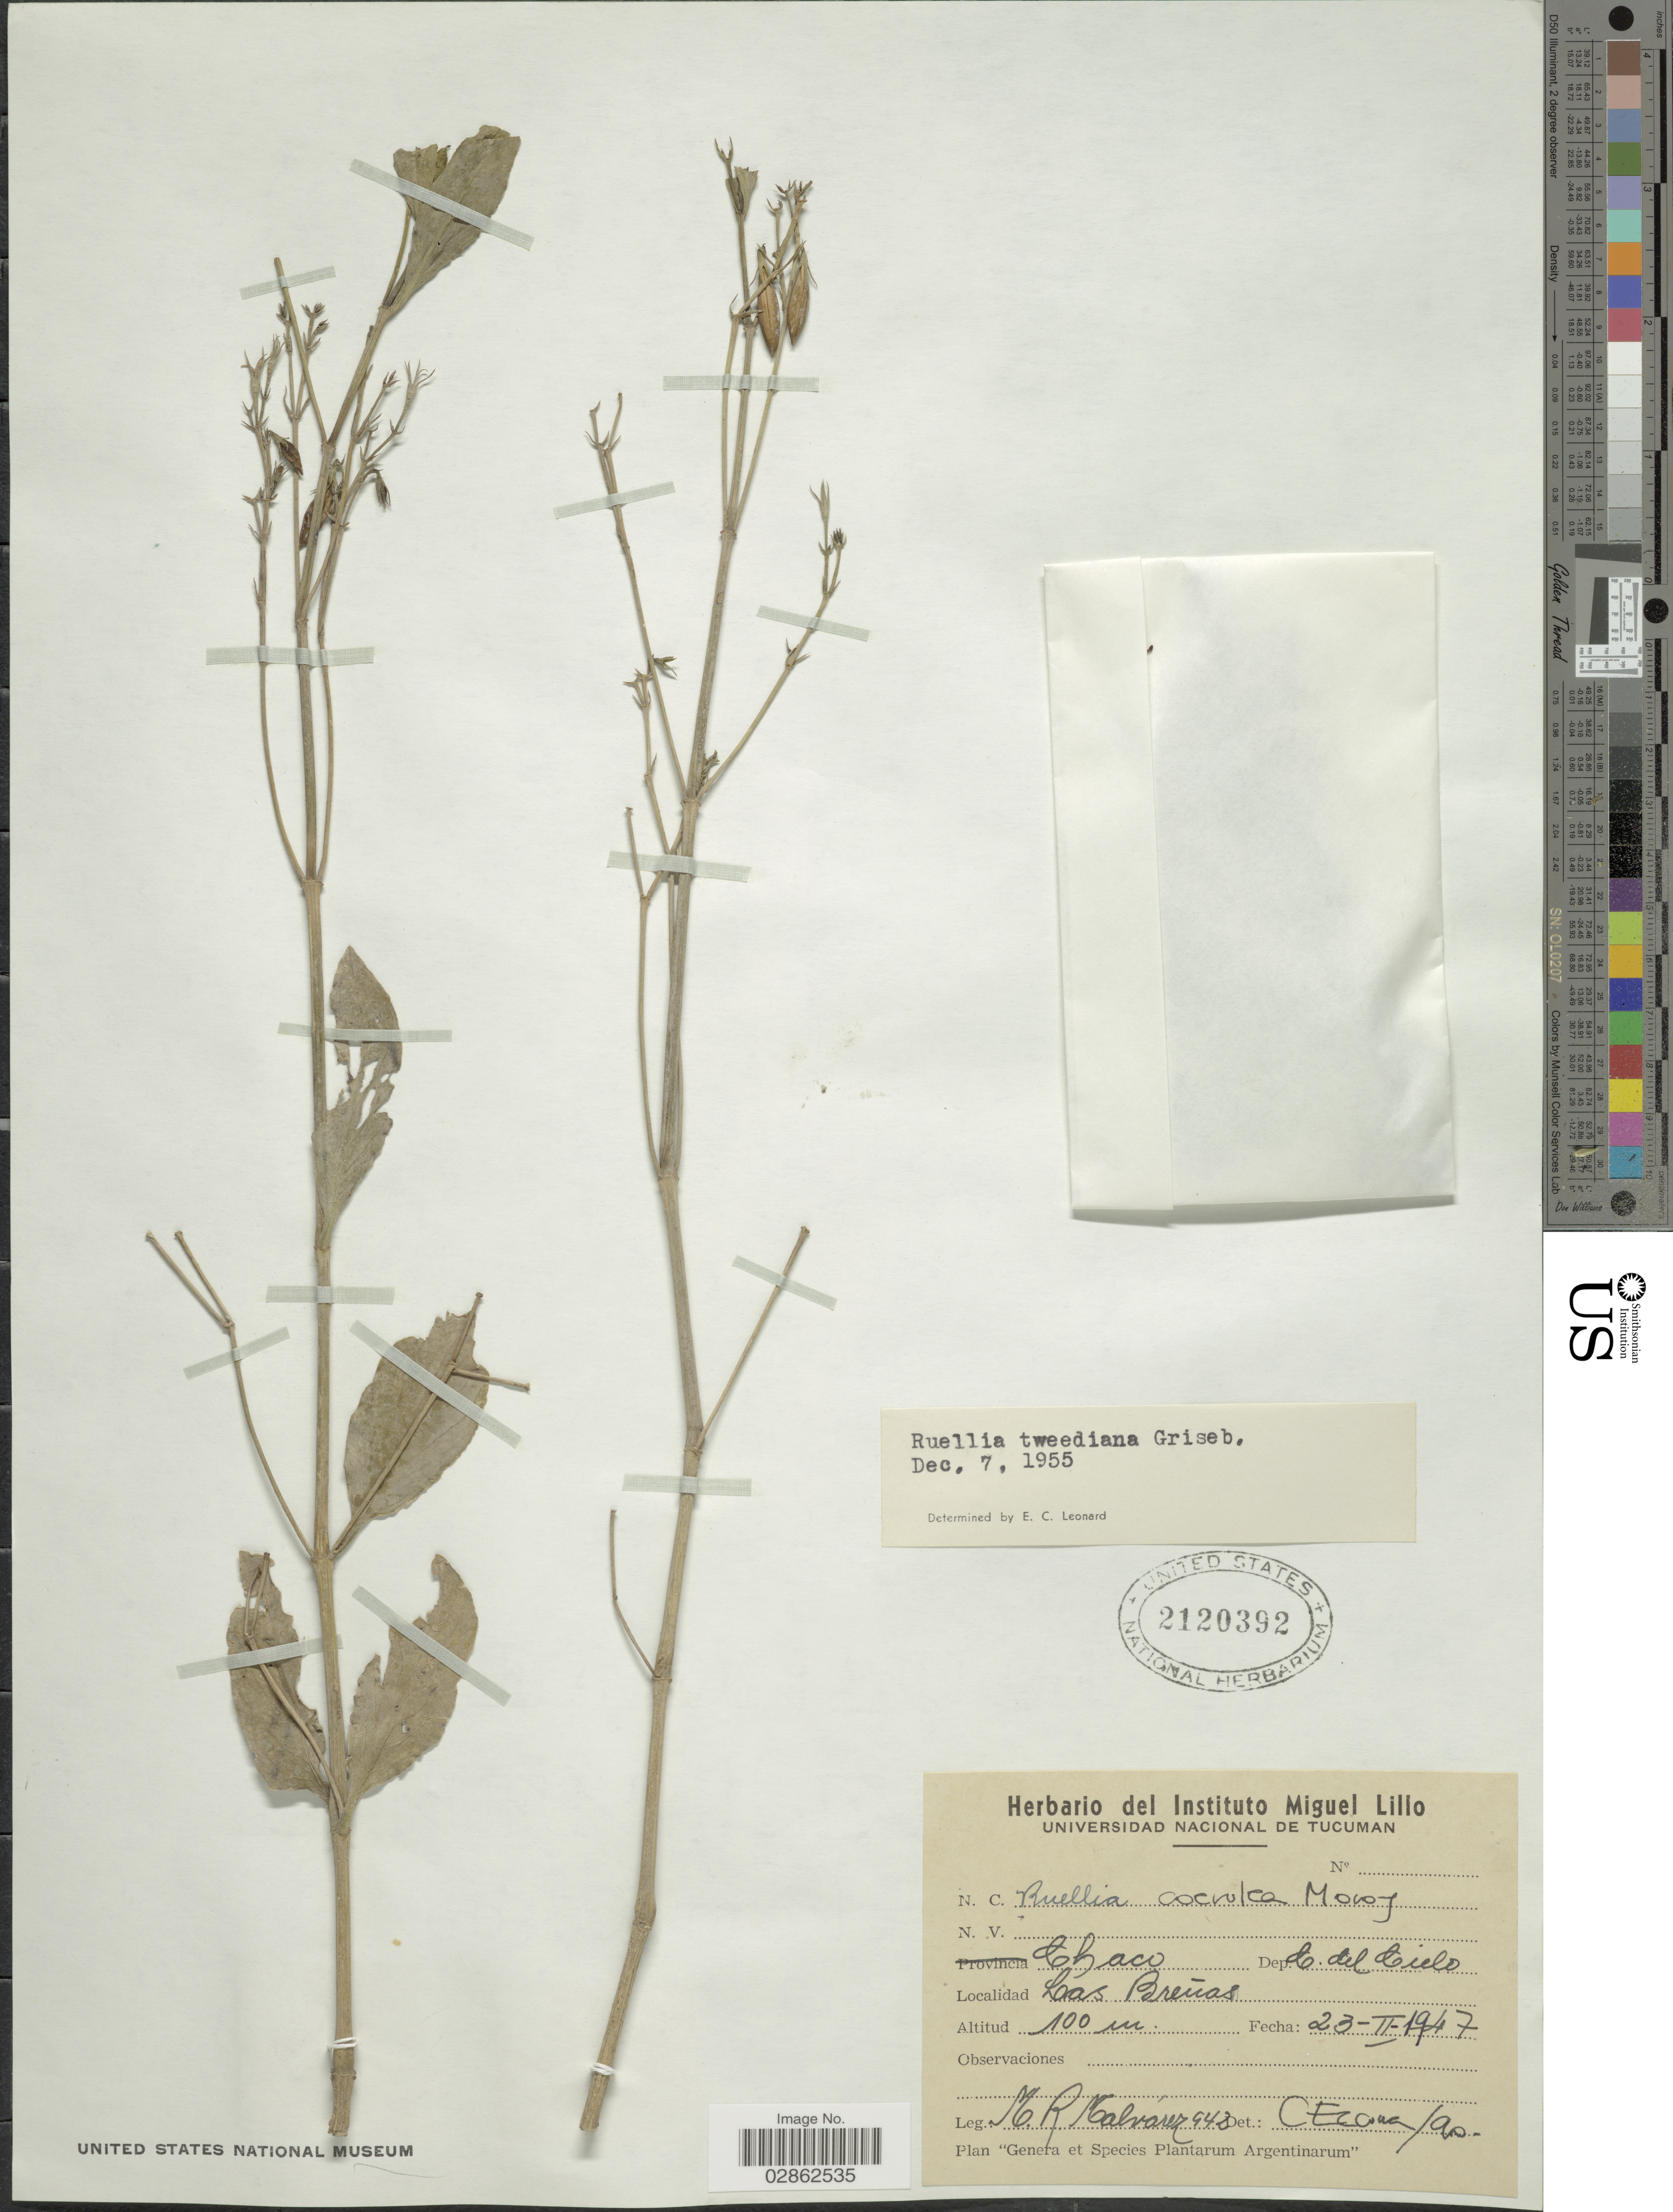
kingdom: Plantae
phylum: Tracheophyta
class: Magnoliopsida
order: Lamiales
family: Acanthaceae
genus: Ruellia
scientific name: Ruellia coerulea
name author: Morong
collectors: M. Malvárez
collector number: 942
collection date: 1947-02-23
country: Argentina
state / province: Chaco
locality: Dep. C. del Cielo. Las Breñas.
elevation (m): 100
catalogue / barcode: US 2120392